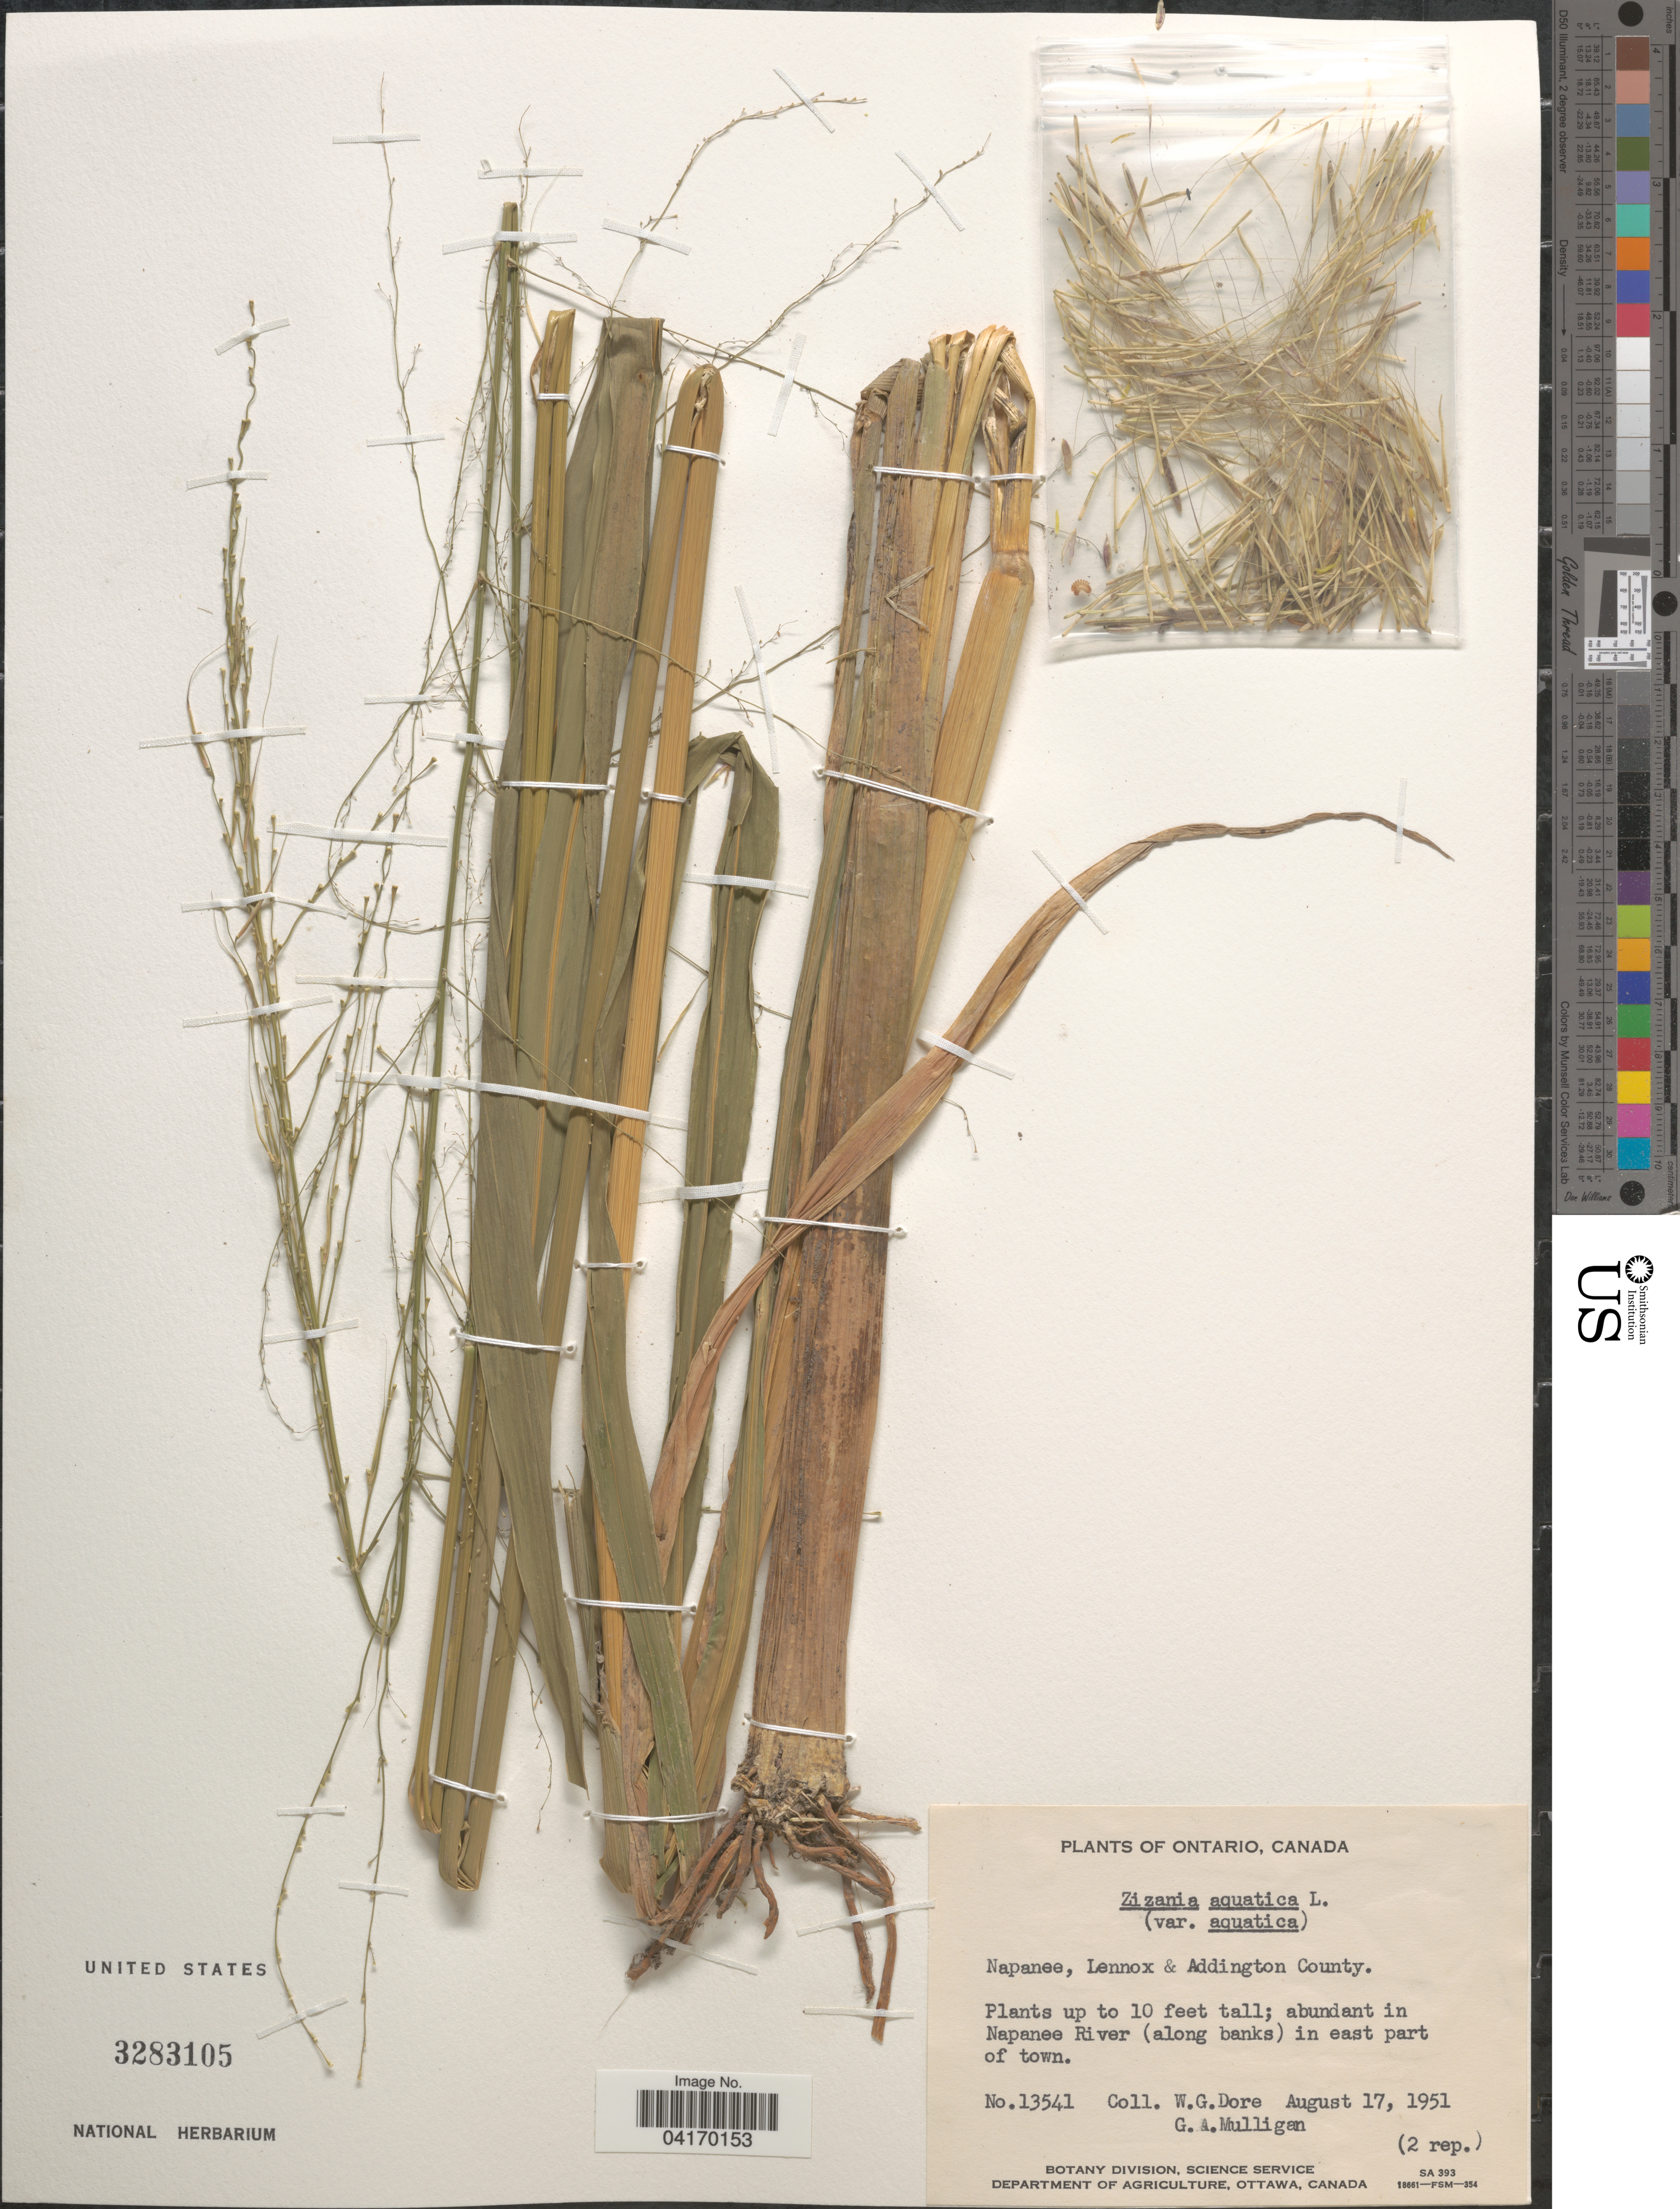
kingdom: Plantae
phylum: Tracheophyta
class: Liliopsida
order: Poales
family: Poaceae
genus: Zizania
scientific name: Zizania aquatica var. aquatica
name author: L.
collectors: W. Dore & G. Mulligan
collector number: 13541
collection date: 1951-08-17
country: Canada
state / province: Ontario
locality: Napanee, Lennox & Addington County. Abundant in Napanee River (along banks) in east part of town.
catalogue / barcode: US 3283105